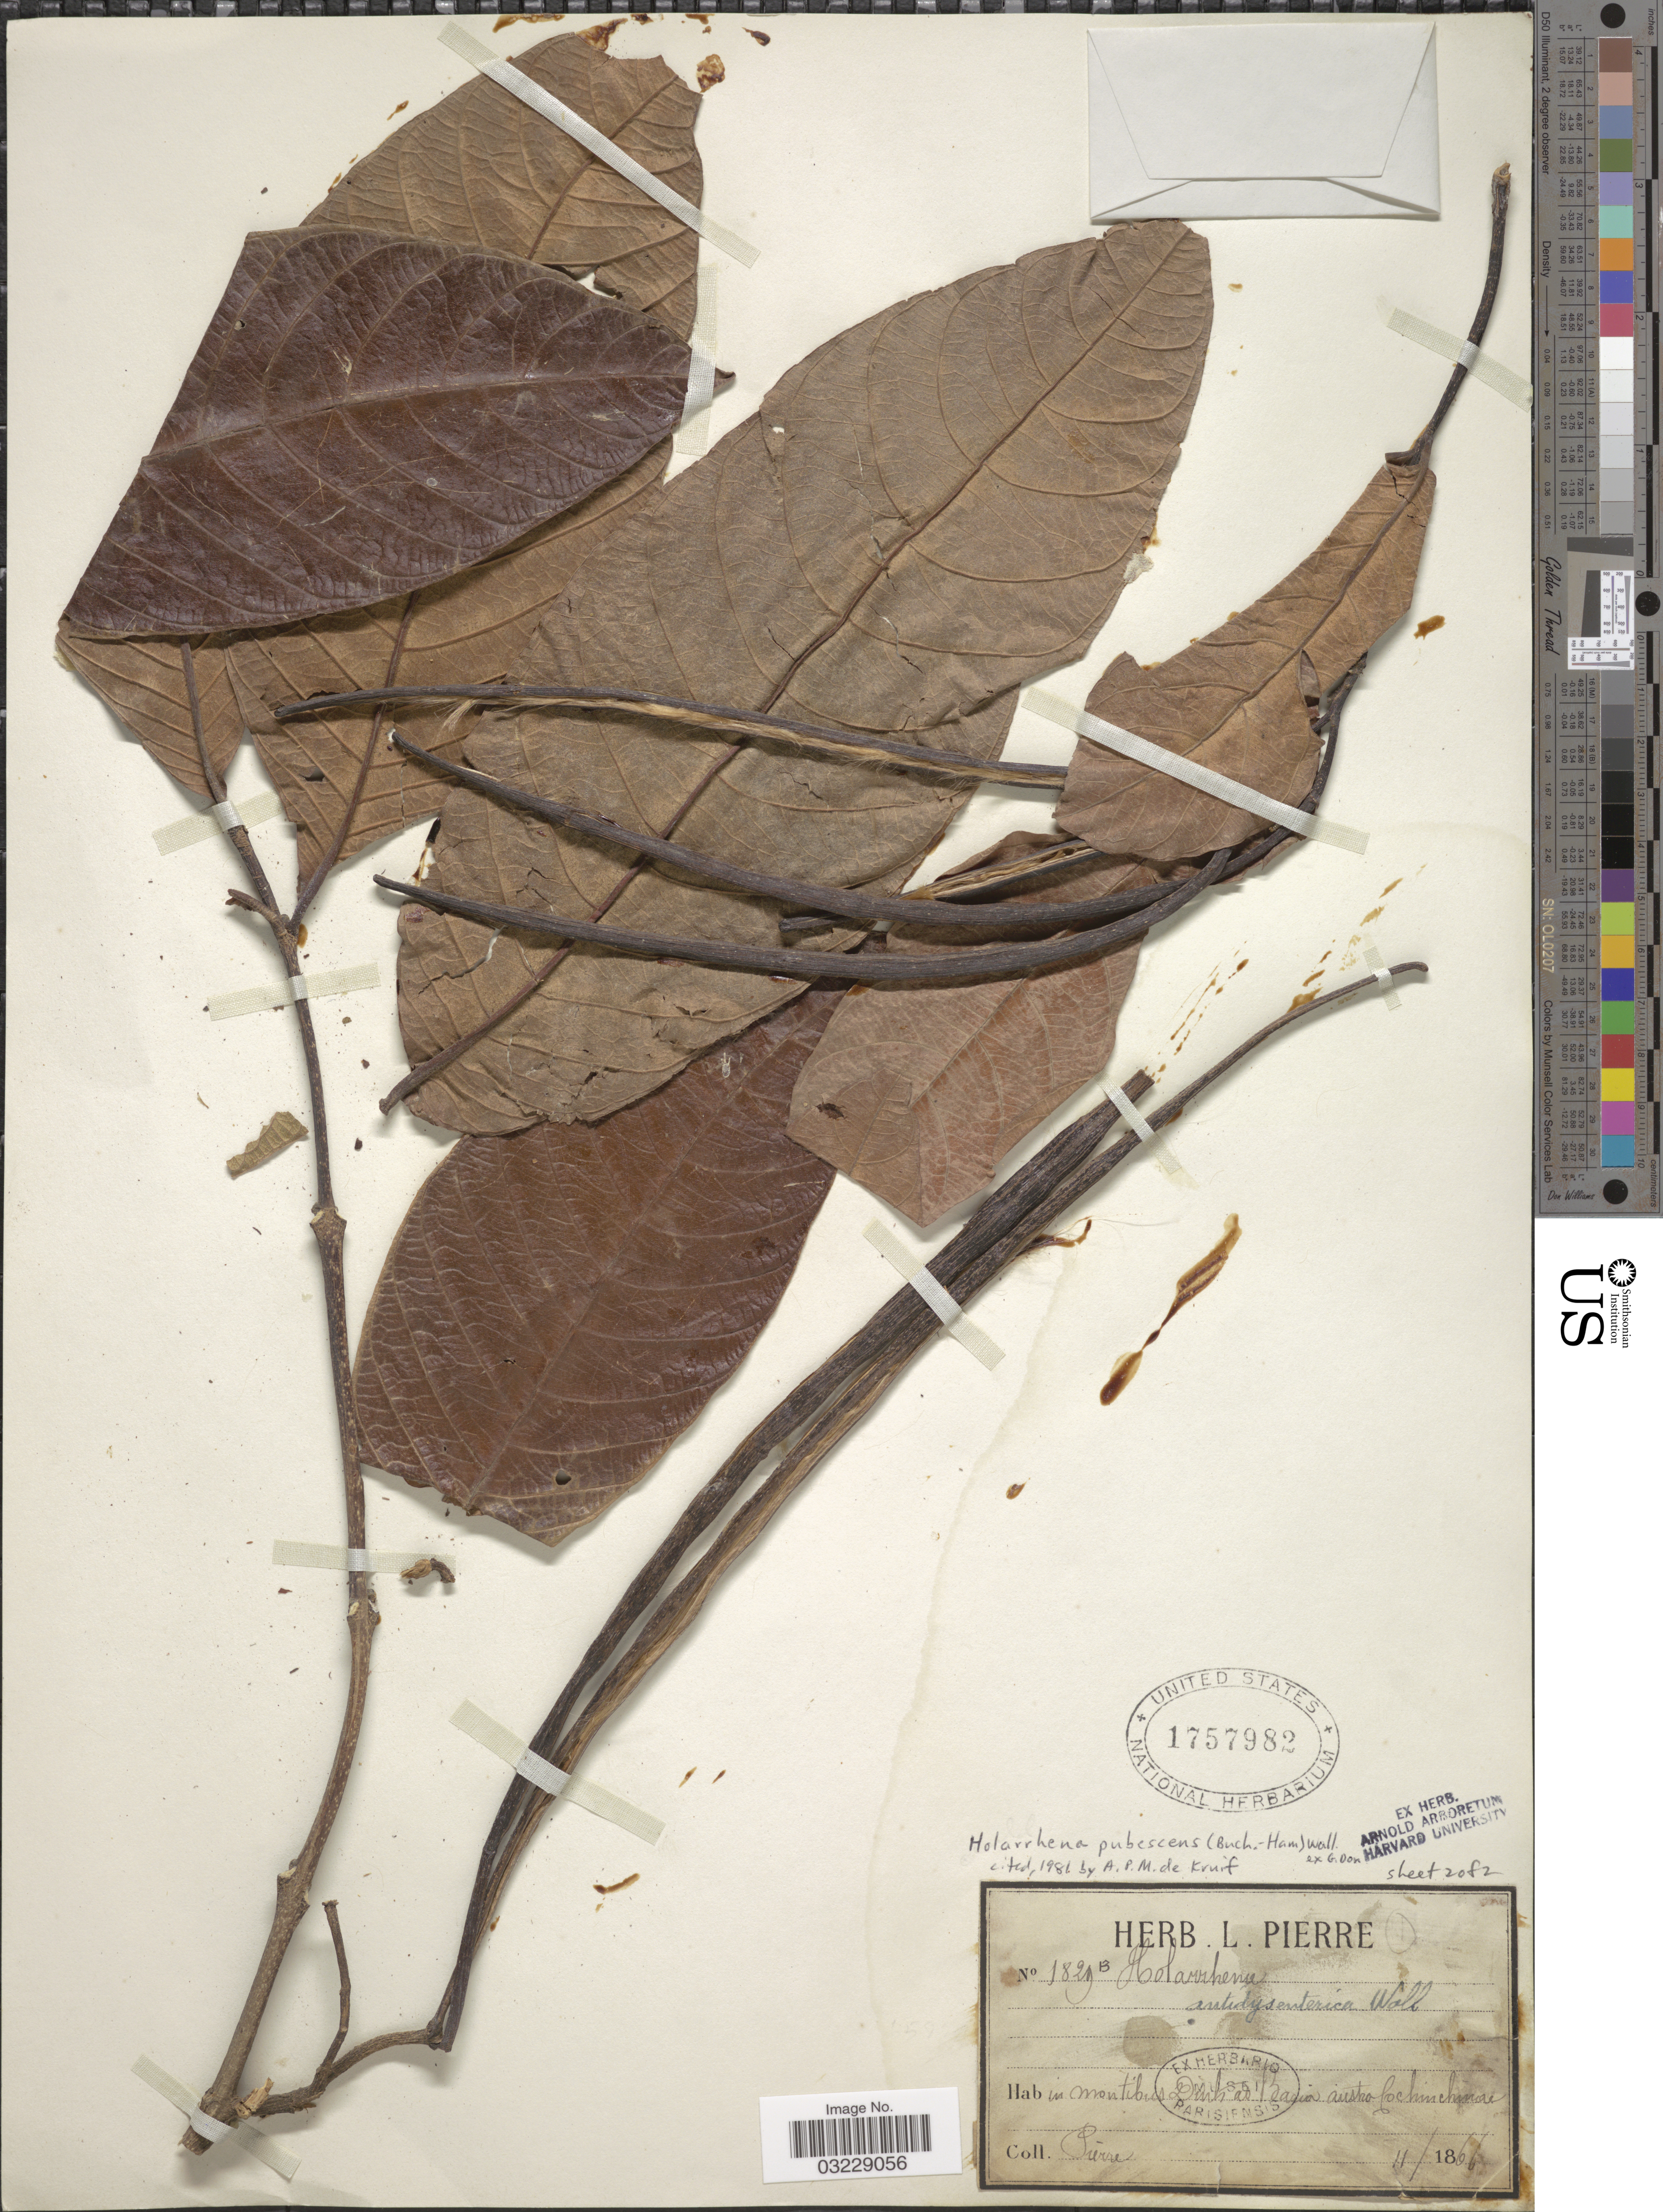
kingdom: Plantae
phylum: Tracheophyta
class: Magnoliopsida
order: Gentianales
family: Apocynaceae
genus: Holarrhena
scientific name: Holarrhena pubescens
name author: (Buch.-Ham.) Wall. ex G. Don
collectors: L. Pierre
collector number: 1829B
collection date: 1866-11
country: Vietnam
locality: In montibus Dinh ad Baria austro Cochinchinae.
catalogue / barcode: US 1757982